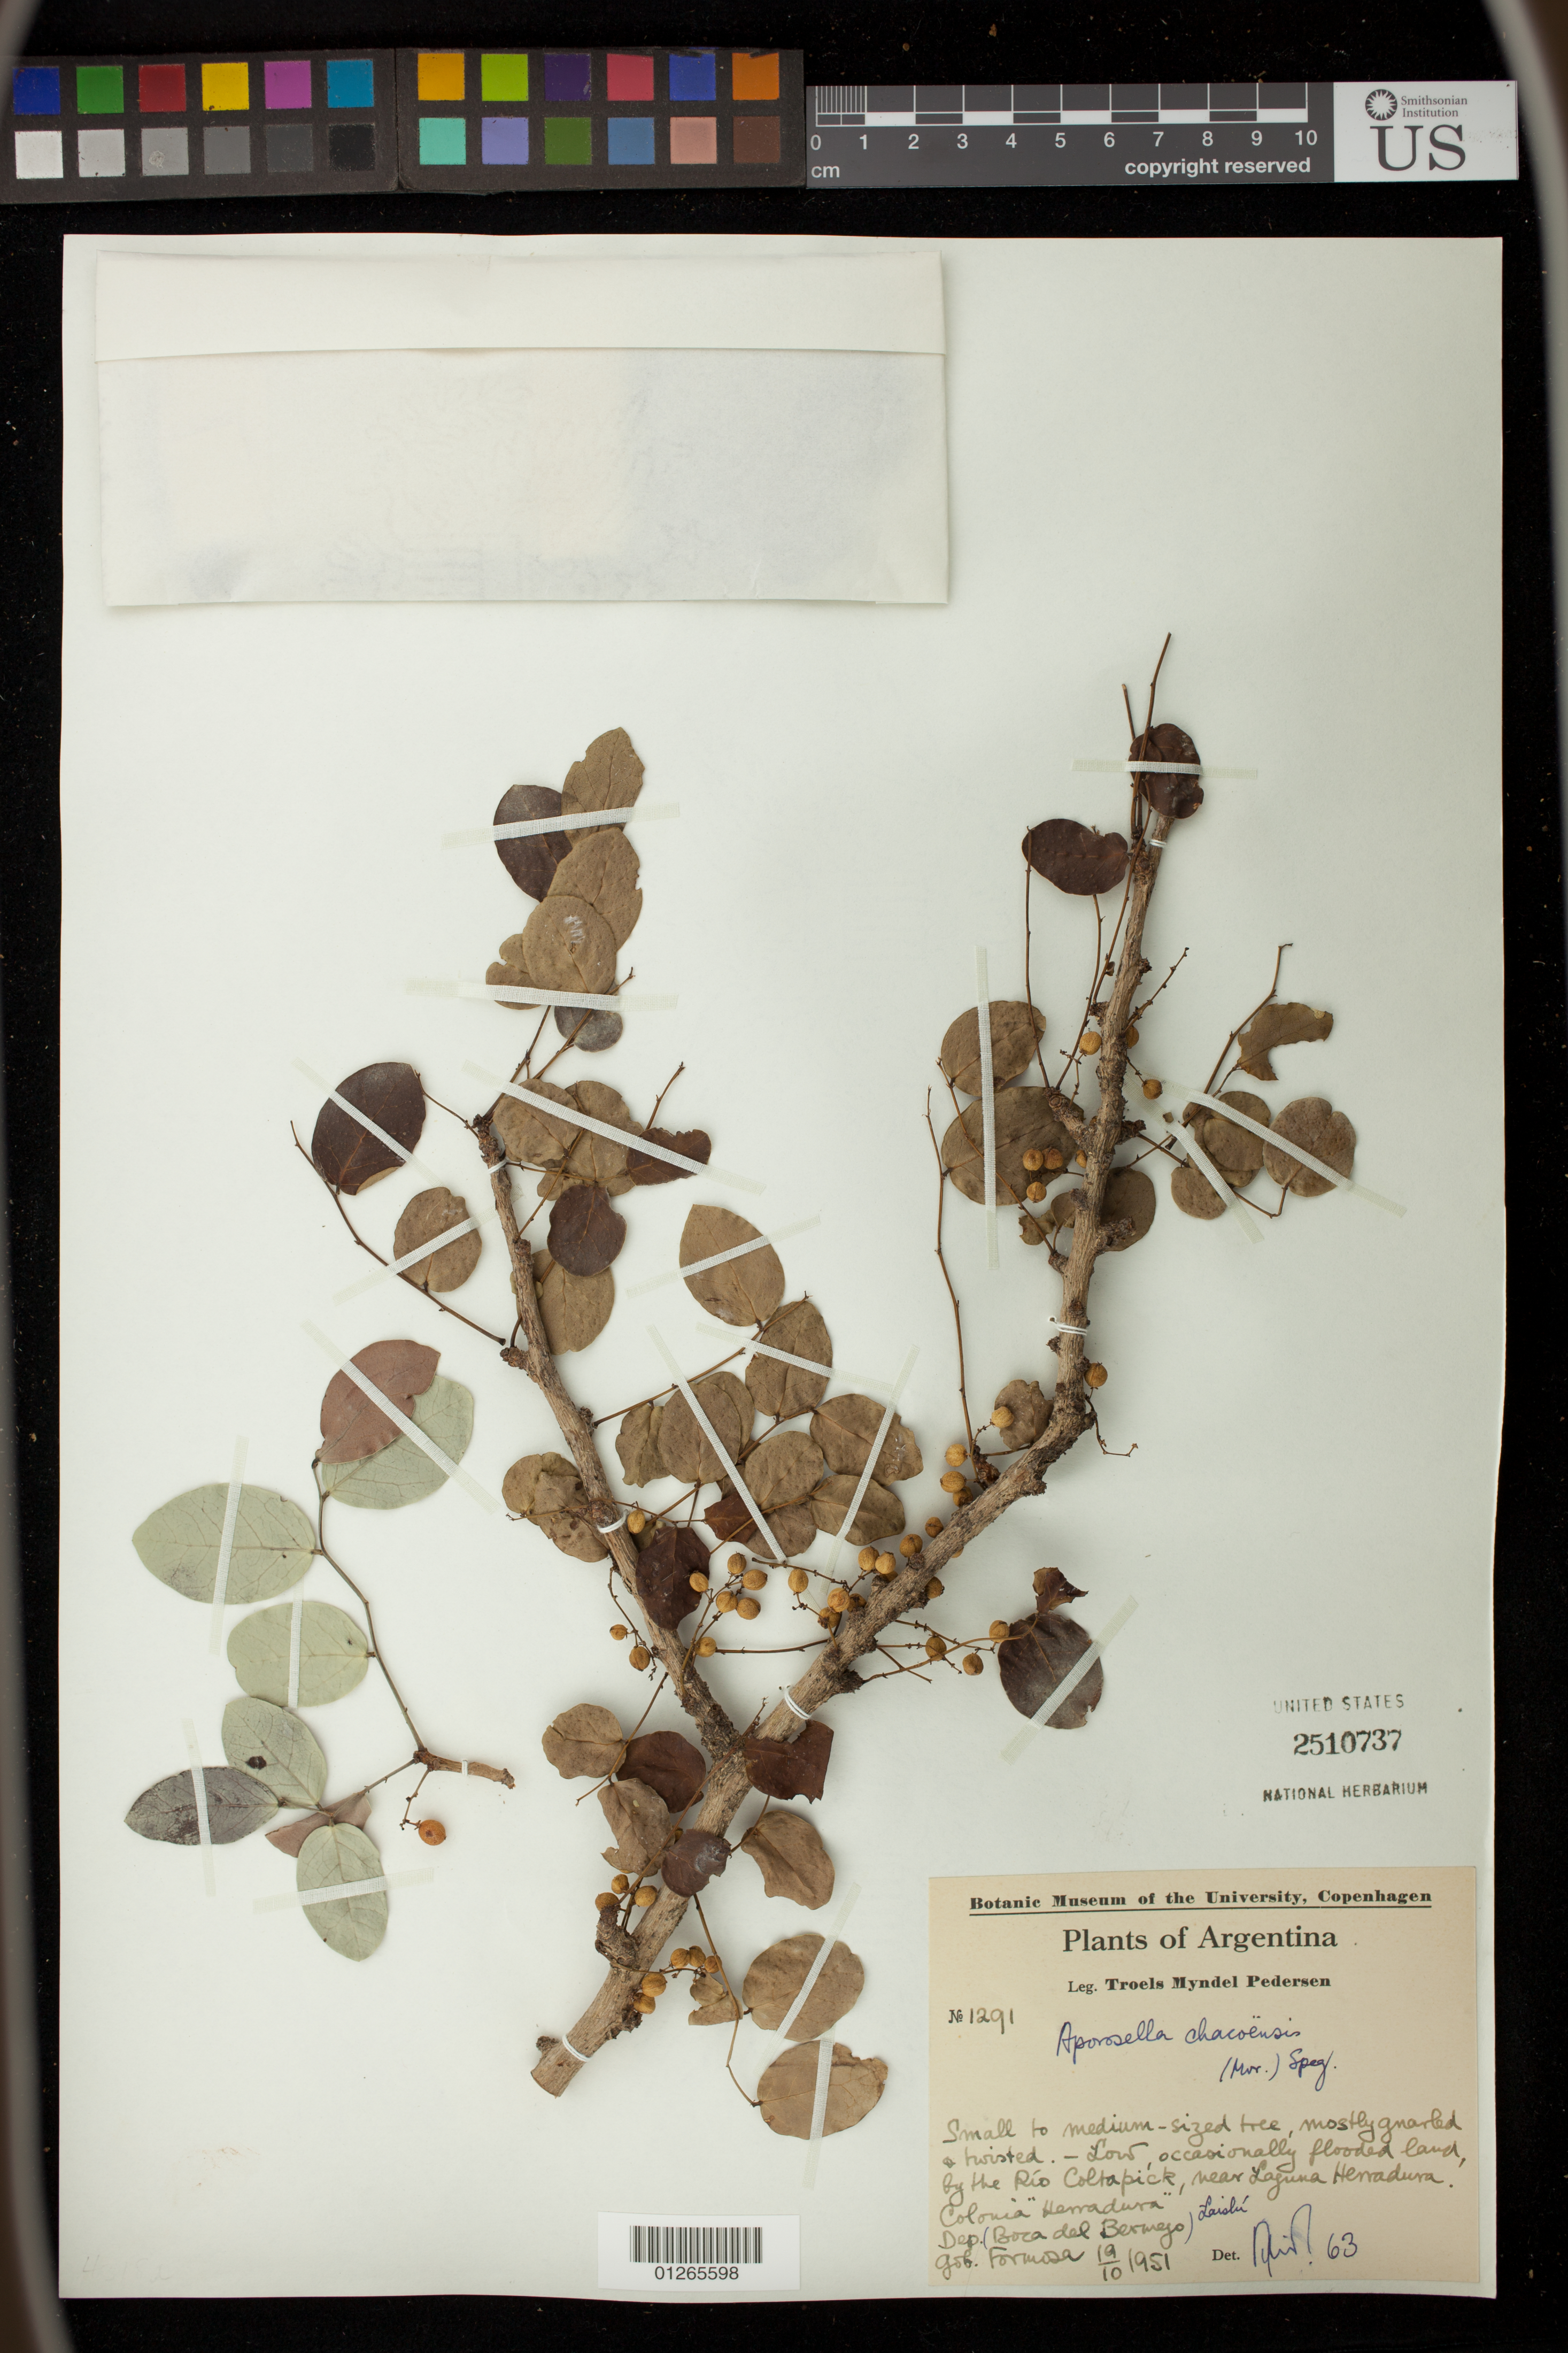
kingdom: Plantae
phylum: Tracheophyta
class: Magnoliopsida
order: Malpighiales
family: Phyllanthaceae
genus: Aporosella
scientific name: Aporosella chacoensis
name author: (Morong) Speg.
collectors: T. M. Pedersen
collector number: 1291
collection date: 1951-10-19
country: Argentina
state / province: Formosa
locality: Isla de Cerrito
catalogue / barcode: US 2510737